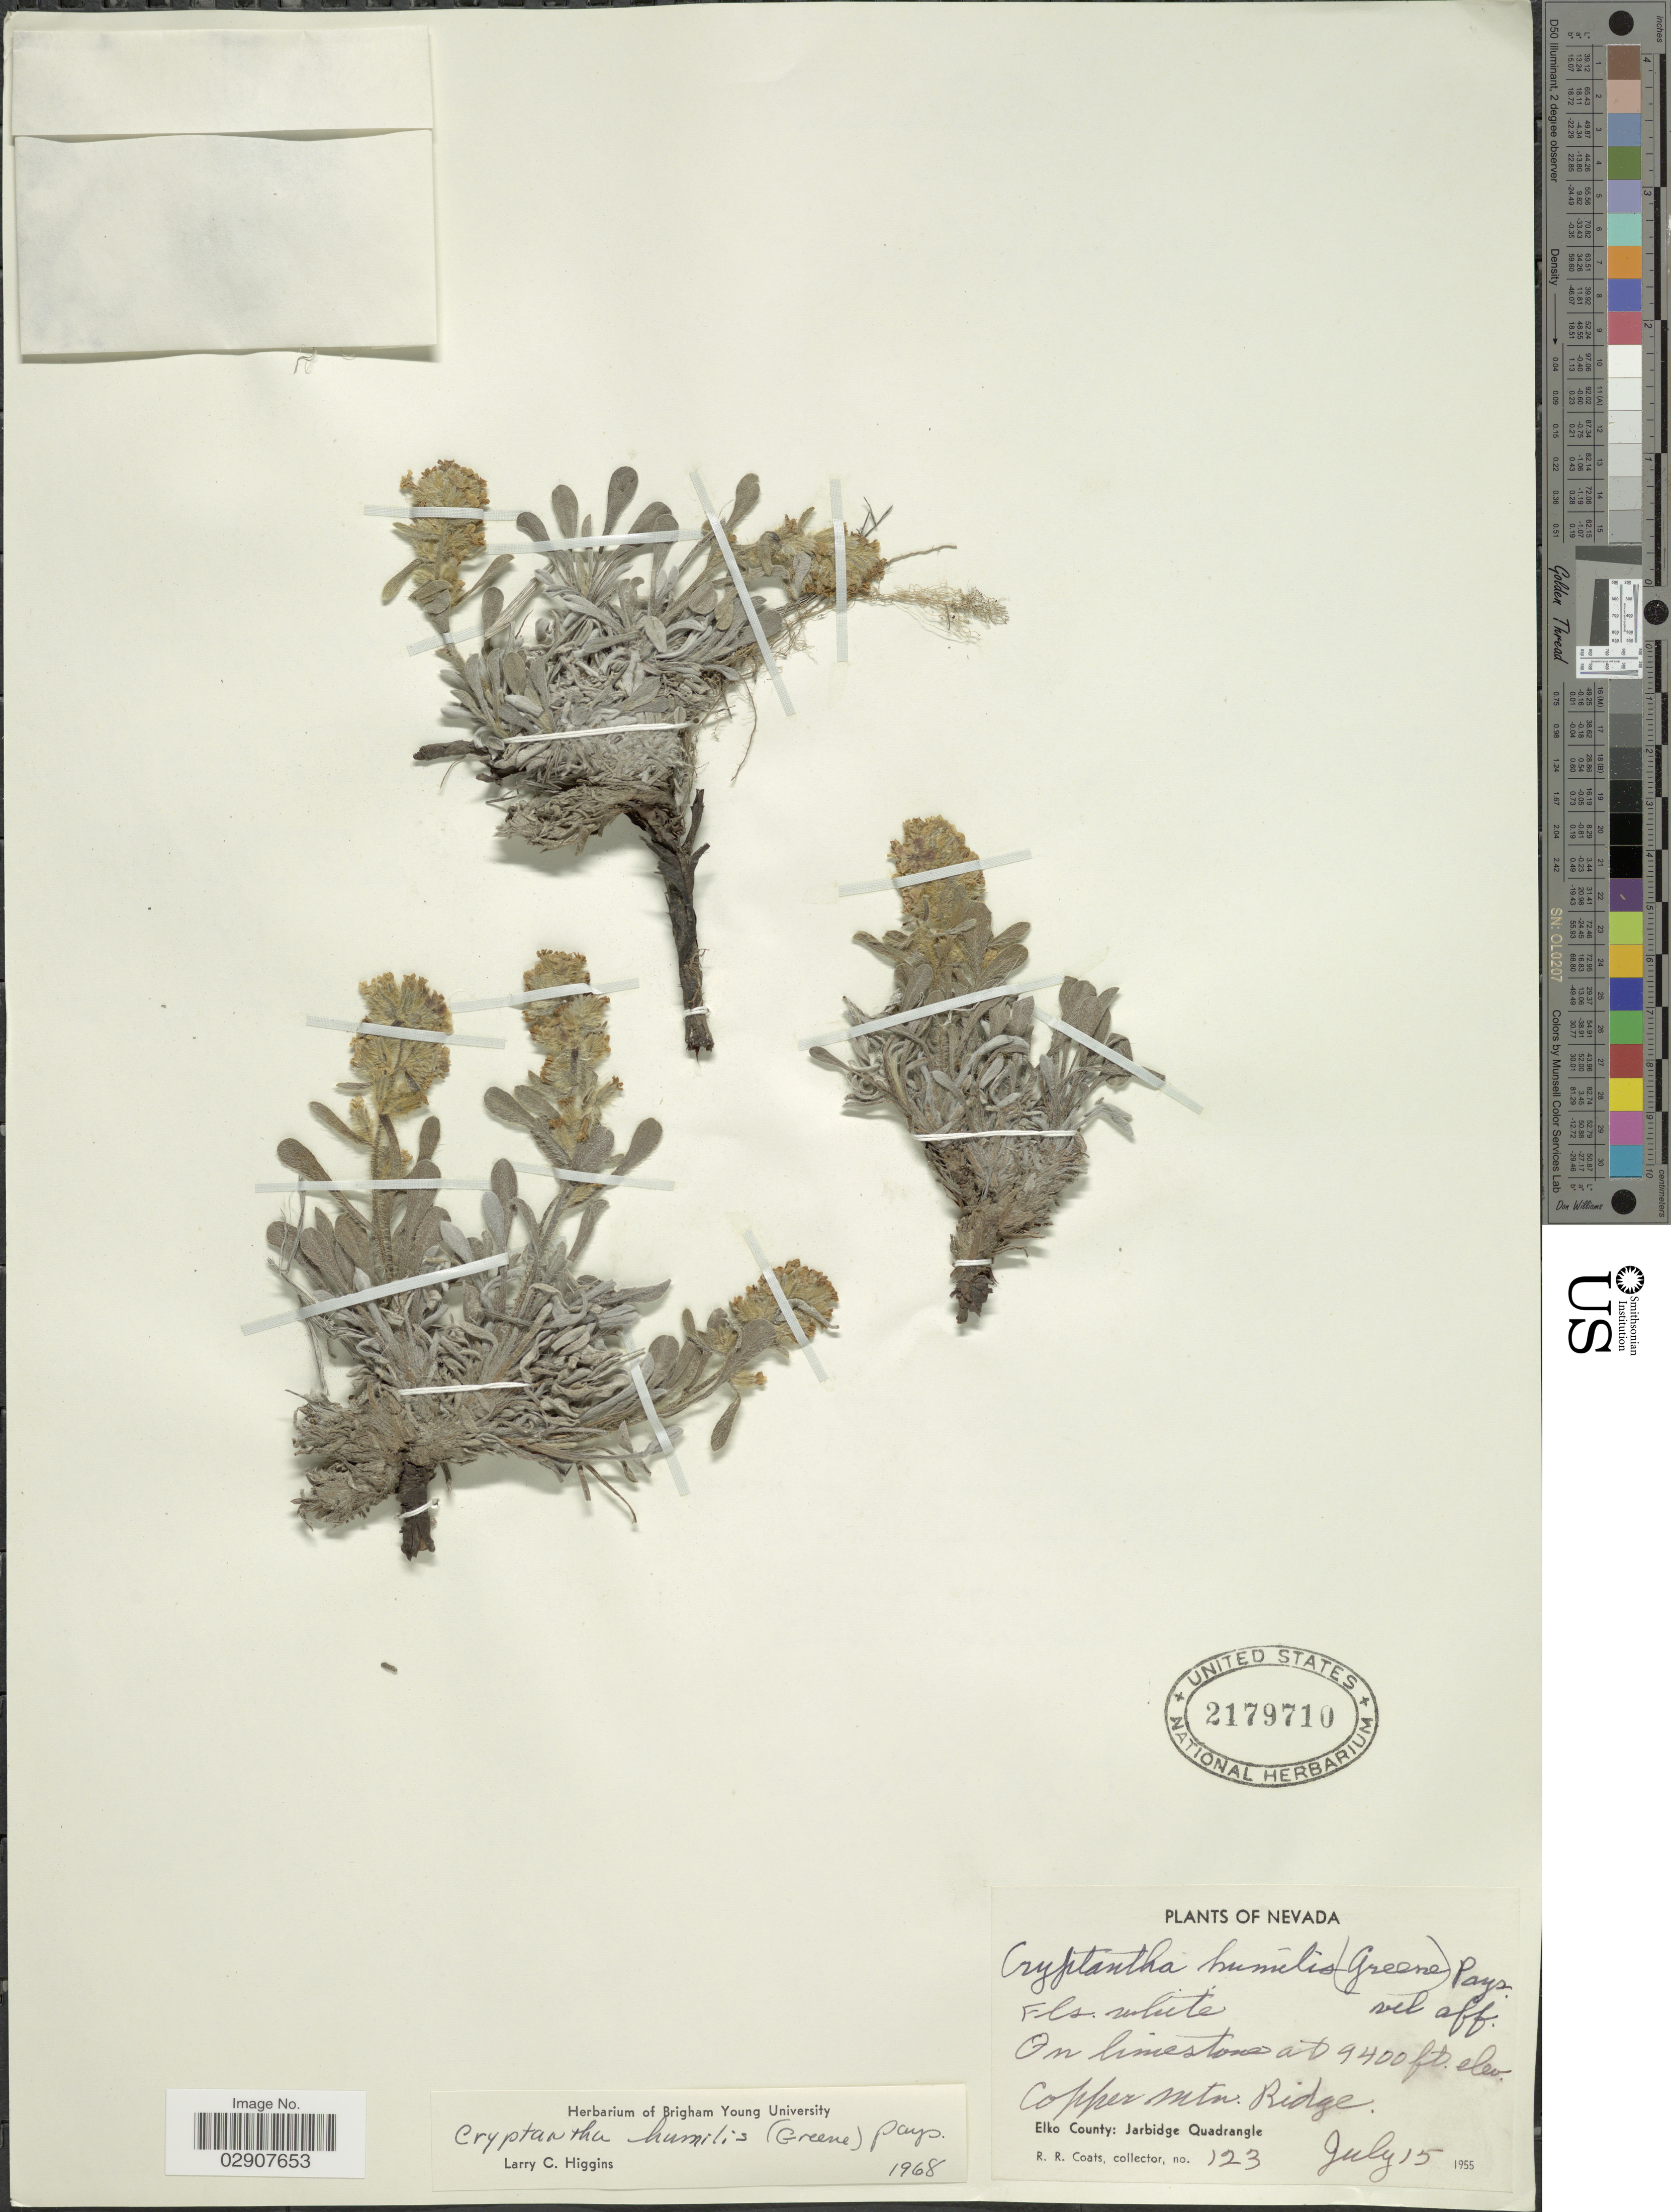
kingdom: Plantae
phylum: Tracheophyta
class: Magnoliopsida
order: Boraginales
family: Boraginaceae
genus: Cryptantha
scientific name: Cryptantha humilis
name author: (Greene) Payson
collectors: R. Coats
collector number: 123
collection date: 1955-07-15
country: United States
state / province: Nevada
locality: Copper Mtn. Ridge, Elko County: Jarbridge Quadrangle.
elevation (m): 2865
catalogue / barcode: US 2179710